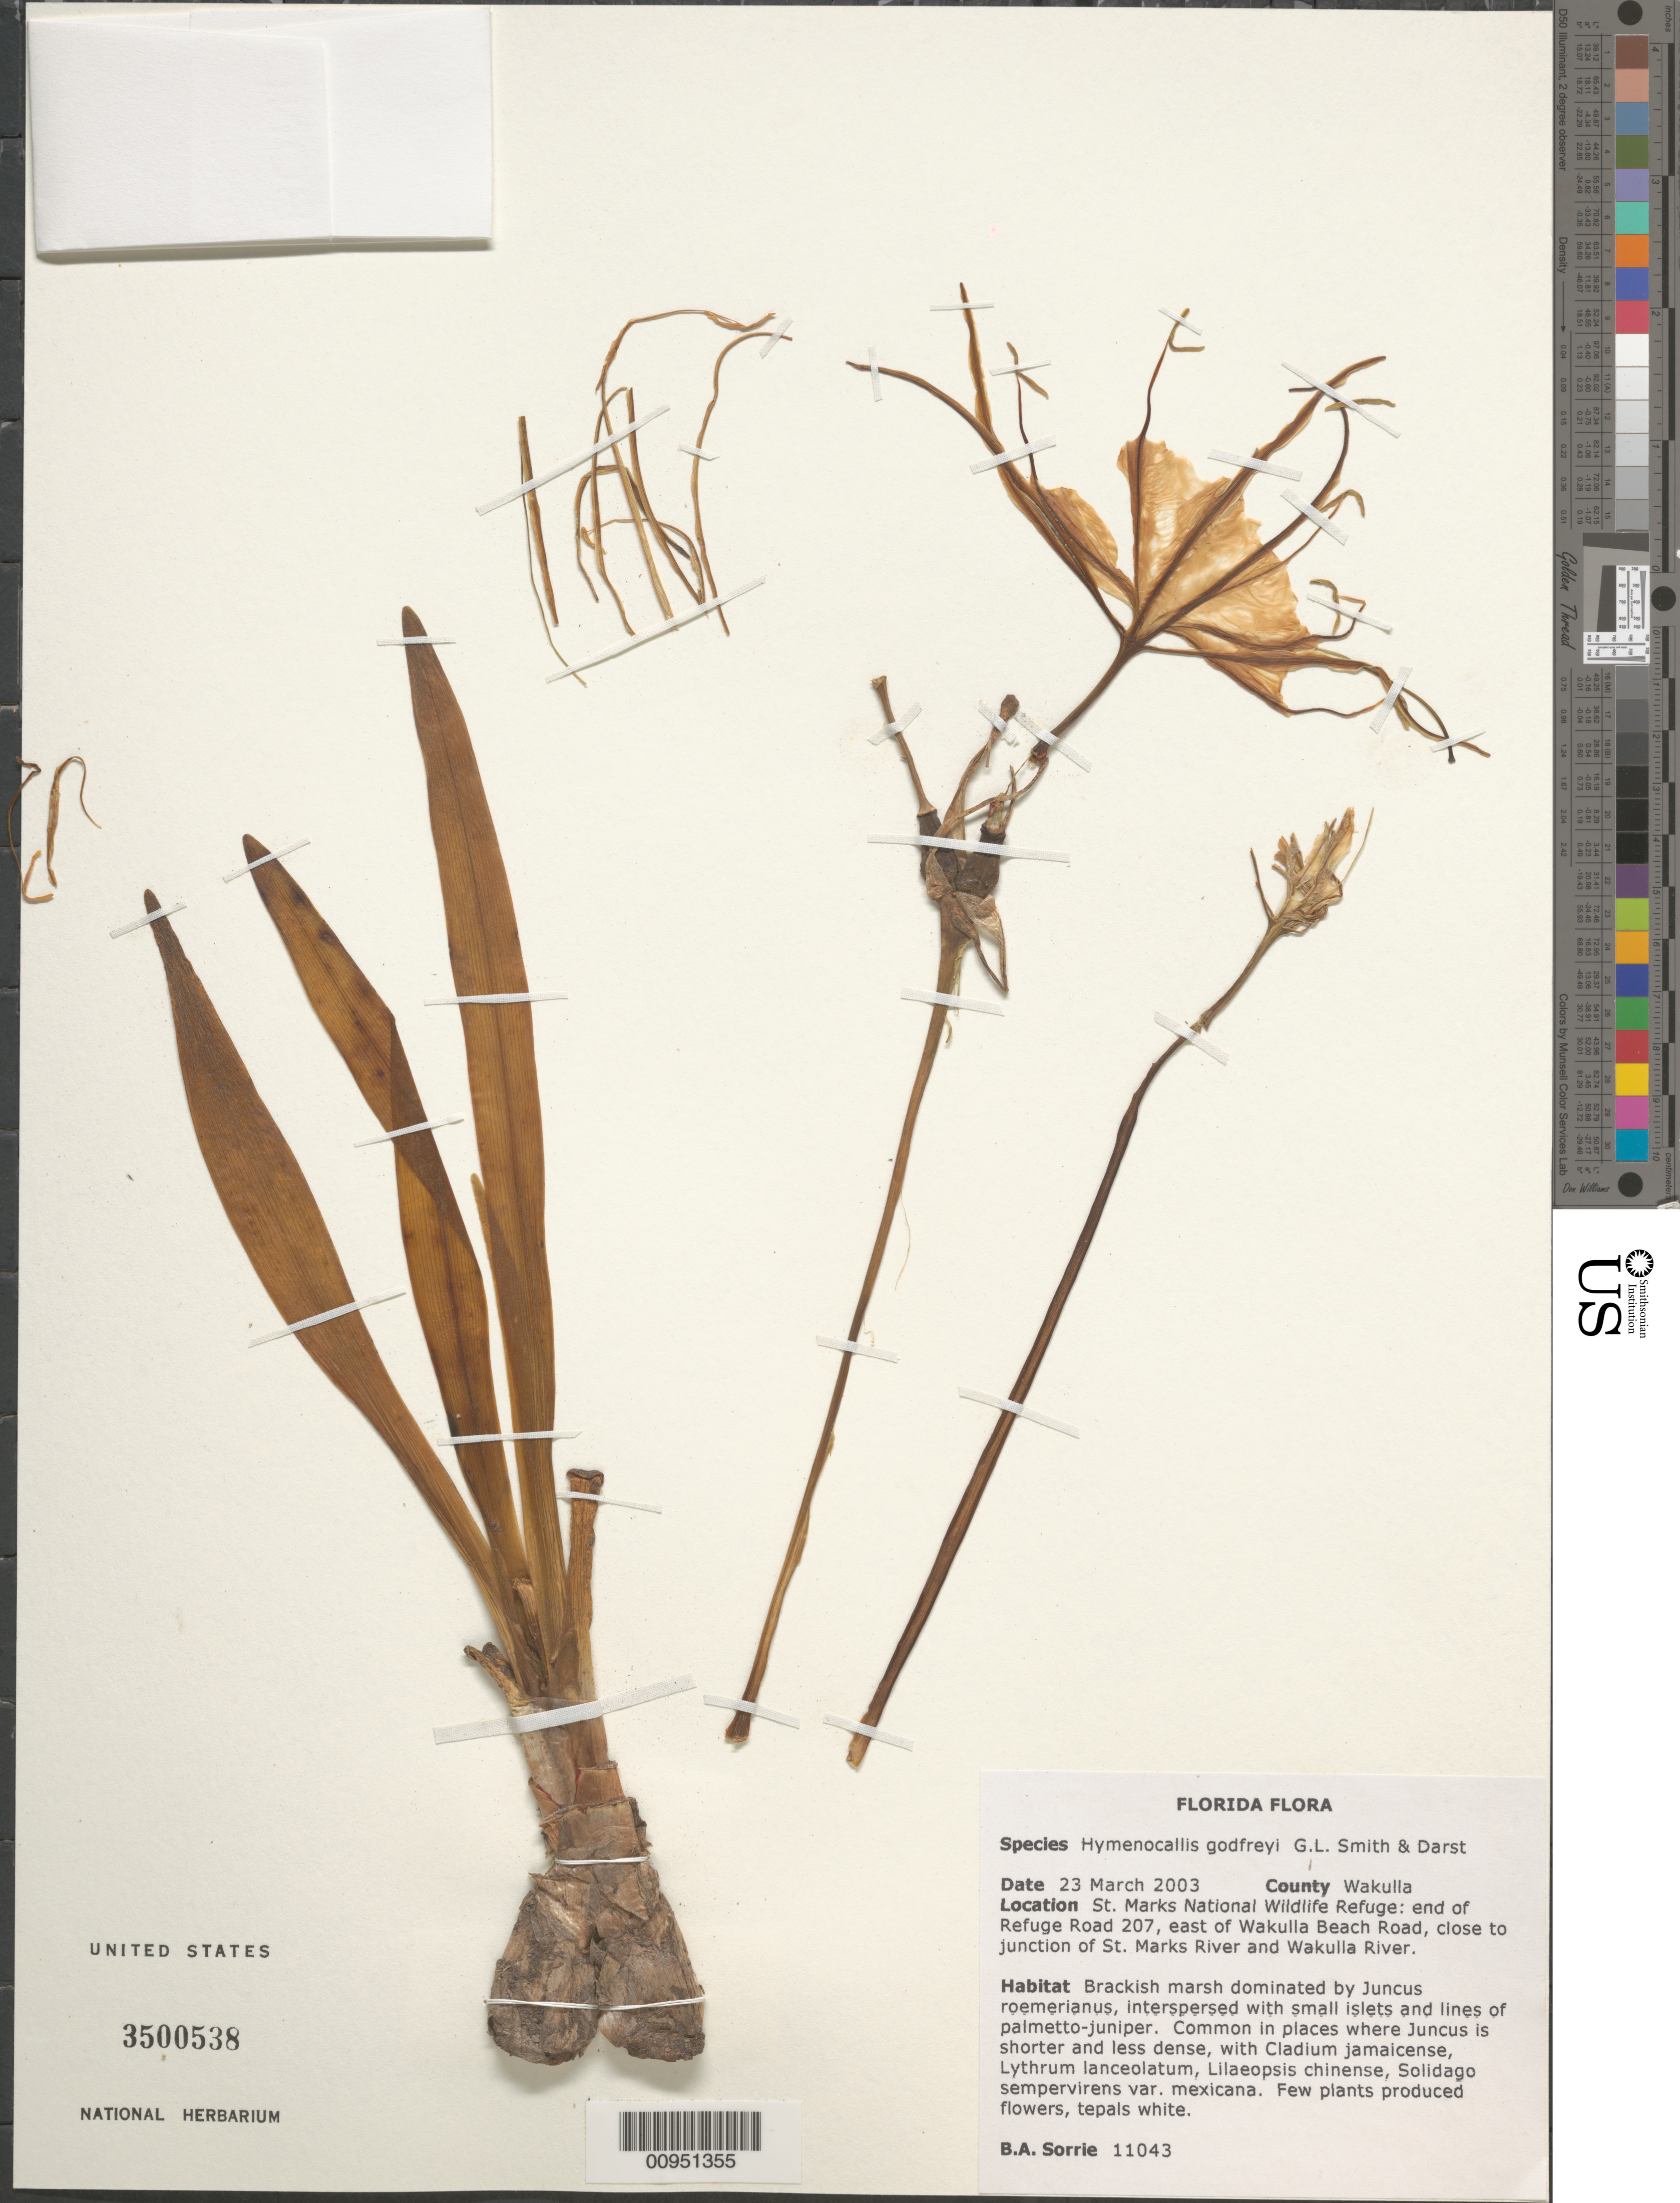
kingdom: Plantae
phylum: Tracheophyta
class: Liliopsida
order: Asparagales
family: Amaryllidaceae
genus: Hymenocallis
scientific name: Hymenocallis godfreyi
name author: G. Lom. Sm. & Darst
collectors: B. A. Sorrie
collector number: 11043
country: United States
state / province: Florida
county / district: Wakulla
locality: St. Marks National Wildlife Refuge, end of Refuge Road 207, E of Wakula Beach Road, near jct. of St. Marks and Wakulla Rivers.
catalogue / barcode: US 3500538